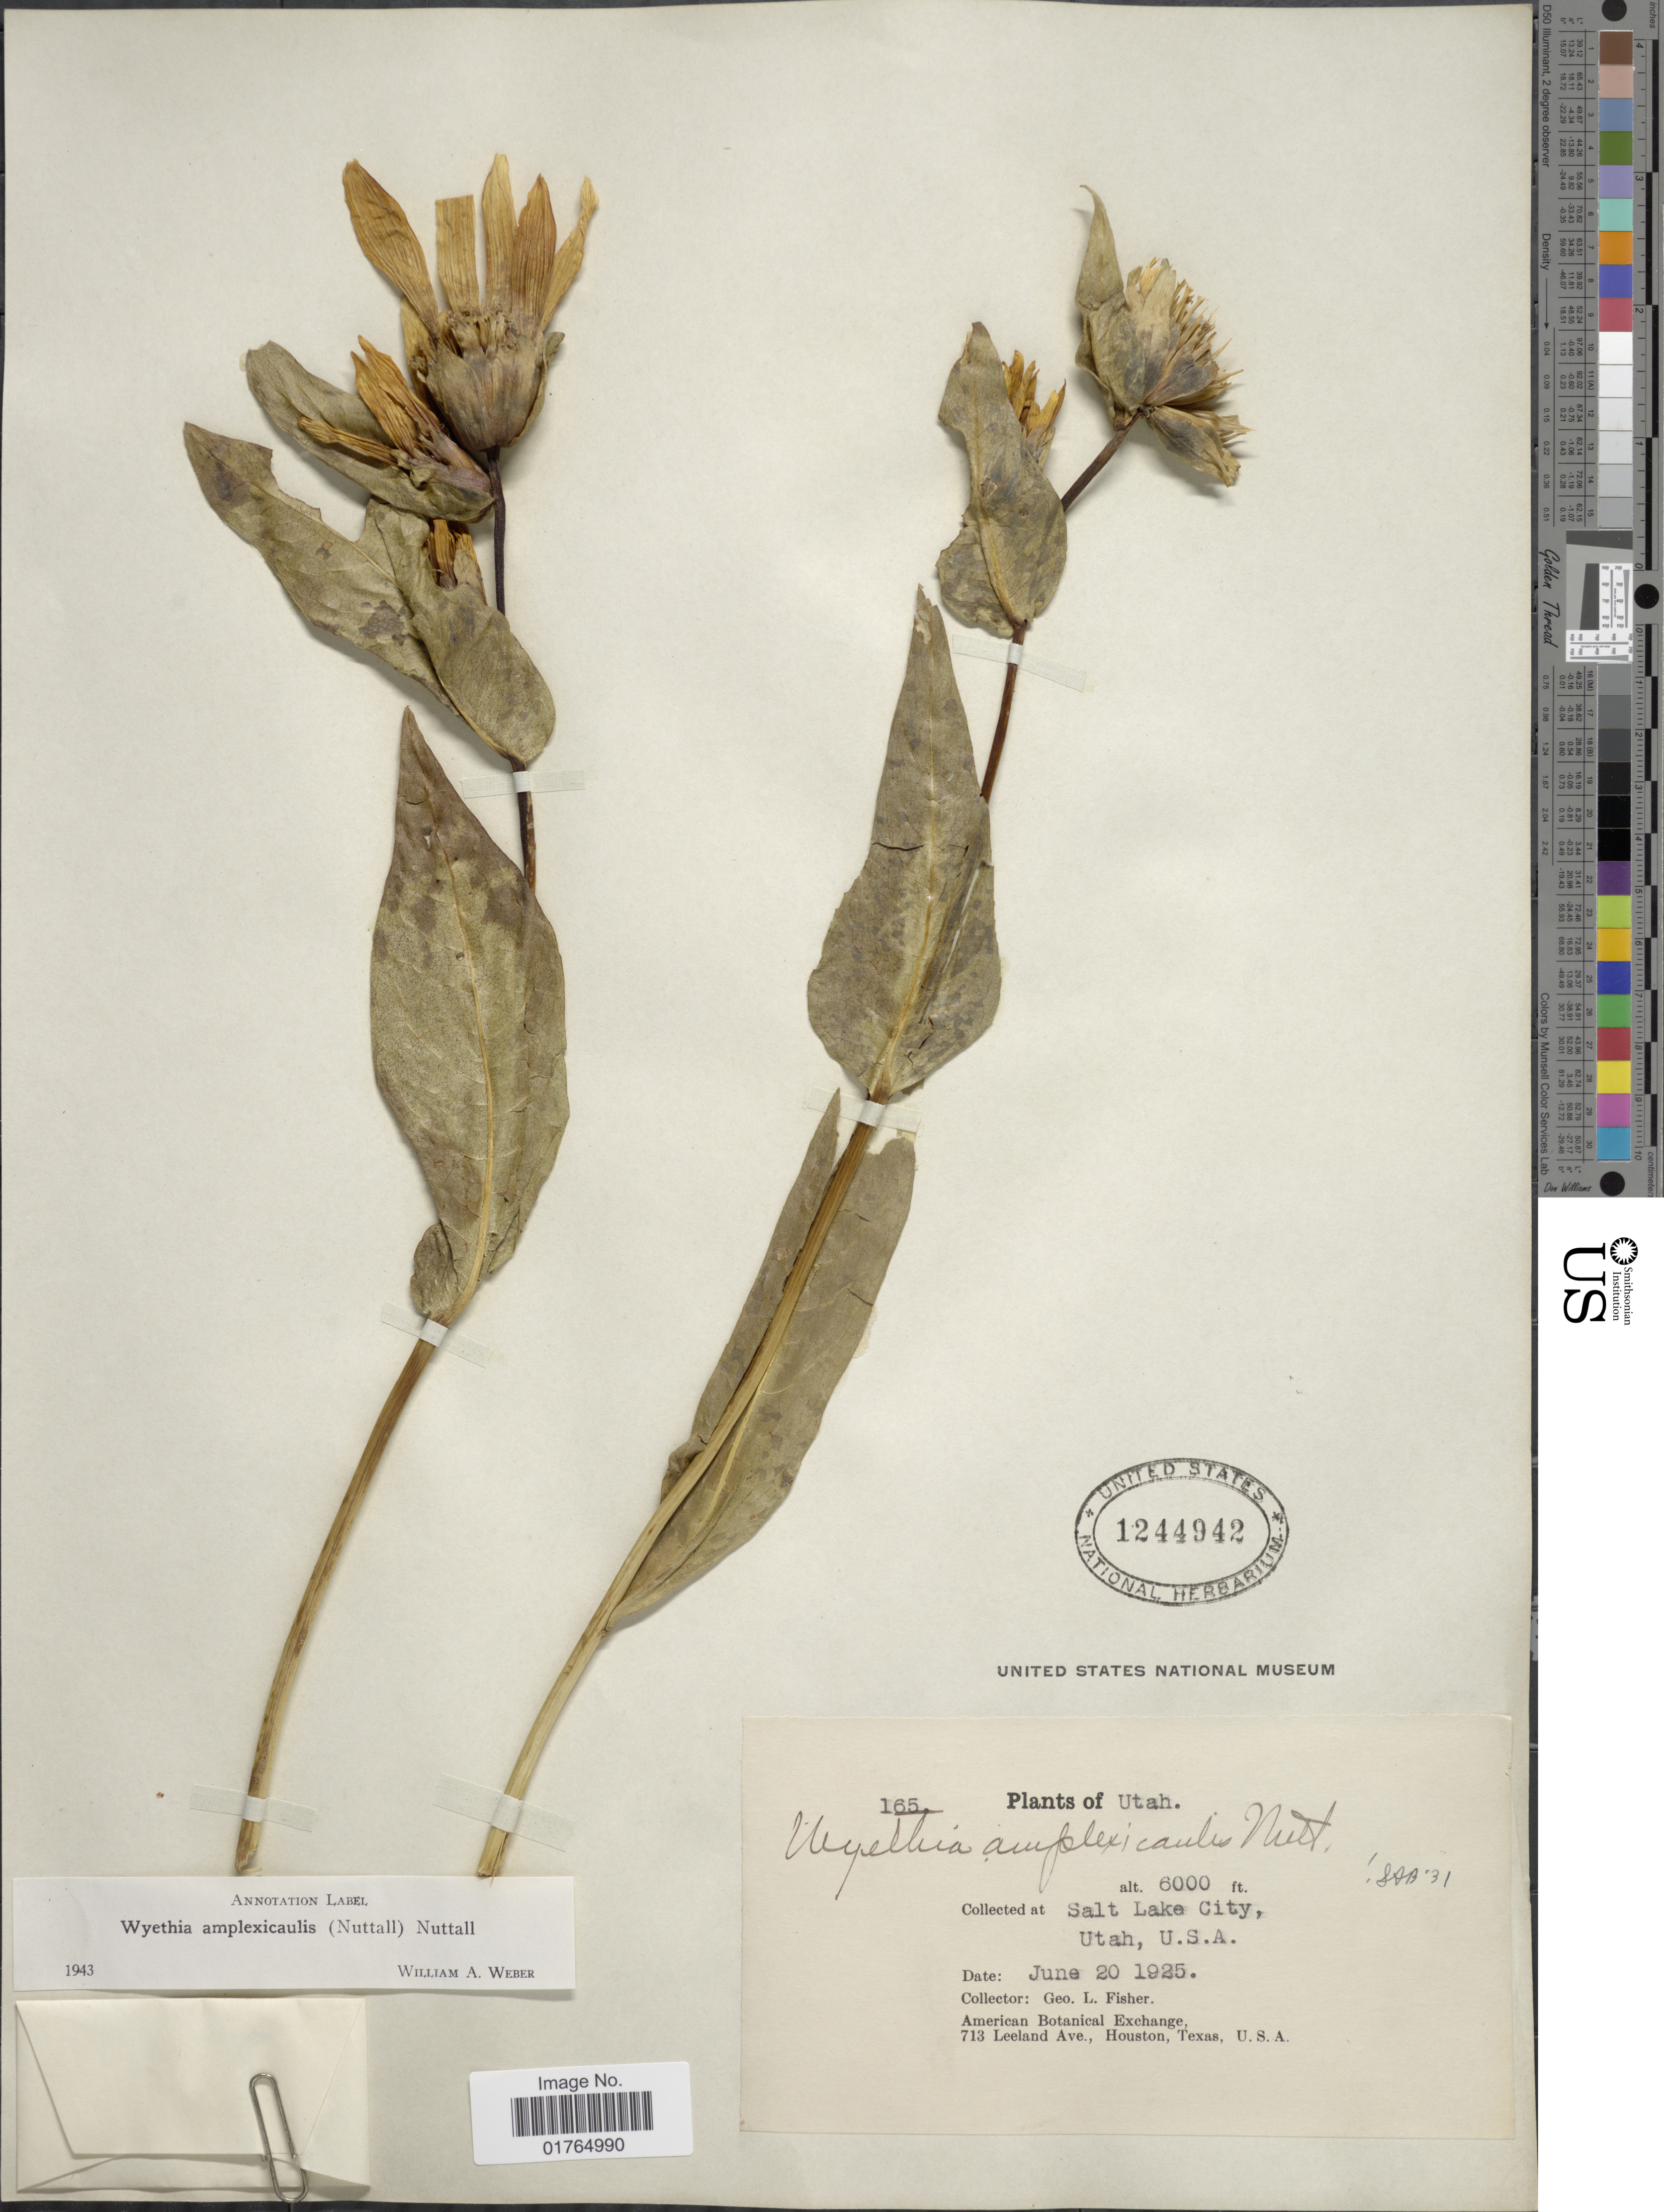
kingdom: Plantae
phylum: Tracheophyta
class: Magnoliopsida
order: Asterales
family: Asteraceae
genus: Wyethia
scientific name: Wyethia amplexicaulis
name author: Nutt.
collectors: G. L. Fisher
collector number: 165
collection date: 1925-06-20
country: United States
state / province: Utah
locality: Salt Lake City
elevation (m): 1829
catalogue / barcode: US 1244942